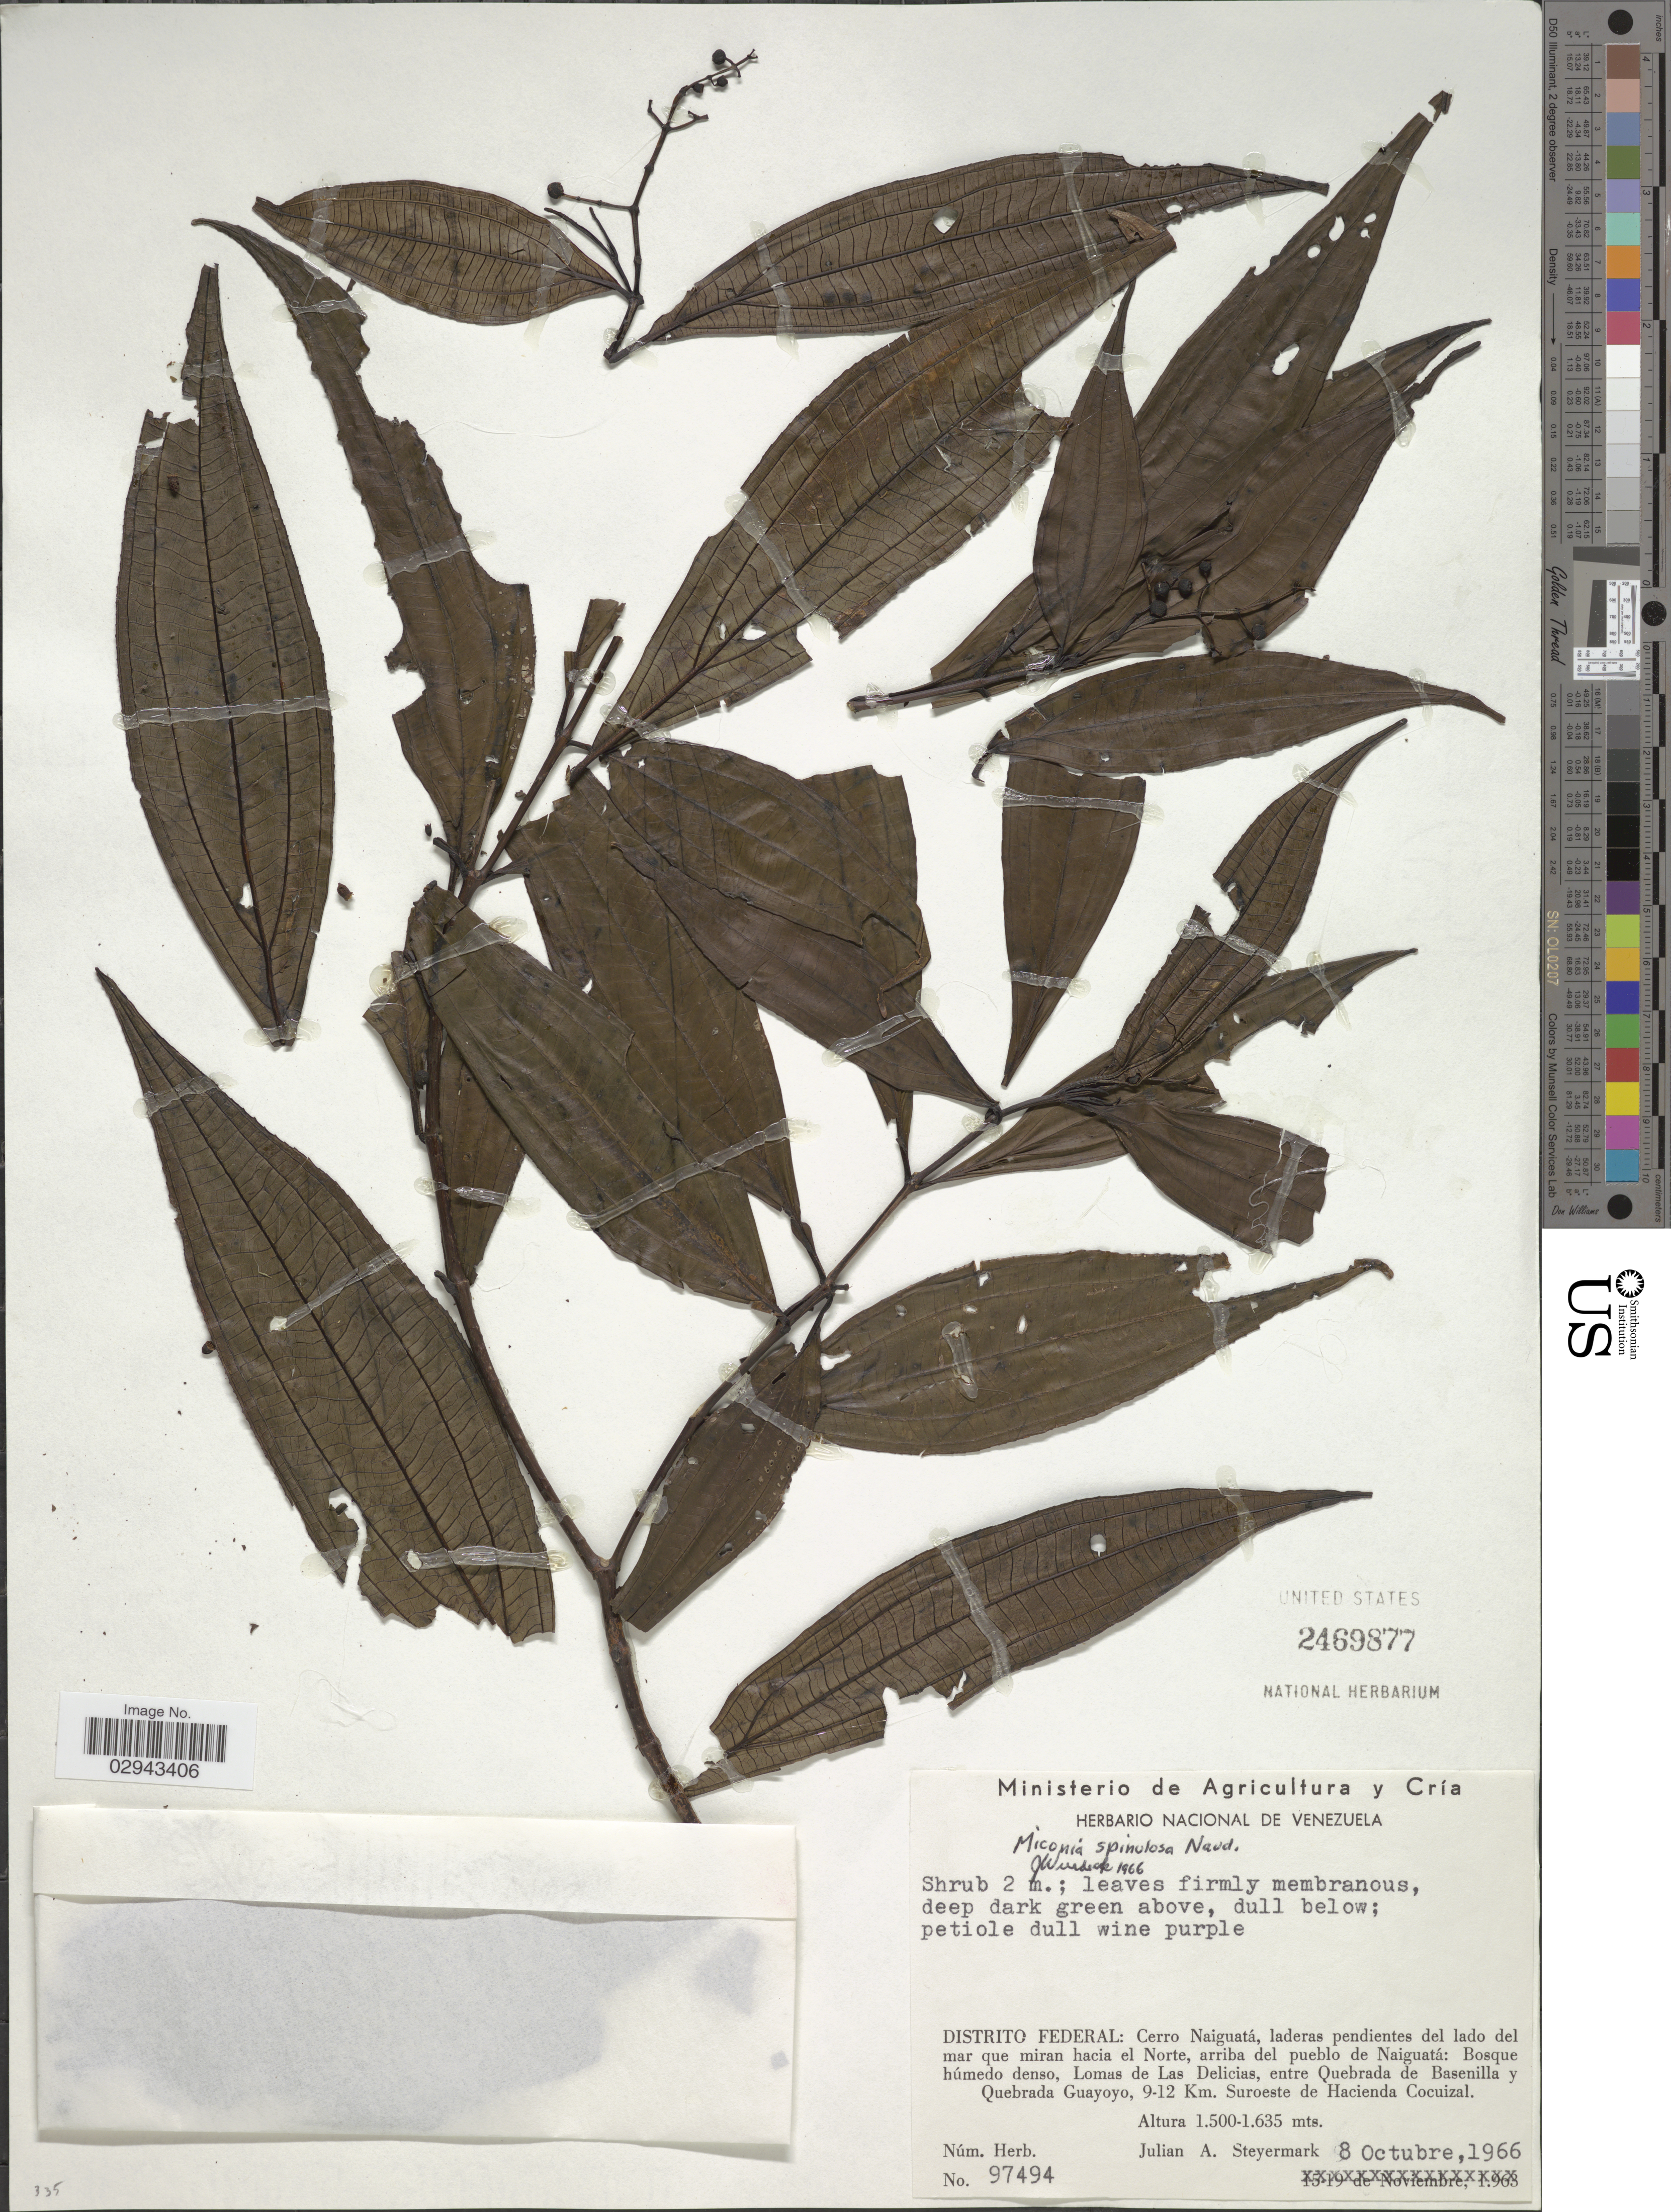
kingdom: Plantae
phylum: Tracheophyta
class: Magnoliopsida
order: Myrtales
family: Melastomataceae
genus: Miconia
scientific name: Miconia spinulosa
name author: Naudin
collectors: J. Steyermark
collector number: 97494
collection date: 1966-10-08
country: Venezuela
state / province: Distrito Federal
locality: Distrito Federal: Cerro Naiguatá, laderas pendientes del lado del mar que miran hacia al Norte, arriba del pueblo de Naiguatá. Lomas de Las Delicias, entre Quebrada de Basenilla y Quebrada Guayoyo, 9-12 Km. Suroeste de Hacienda Cocuizal.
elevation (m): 1500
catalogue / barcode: US 2469877